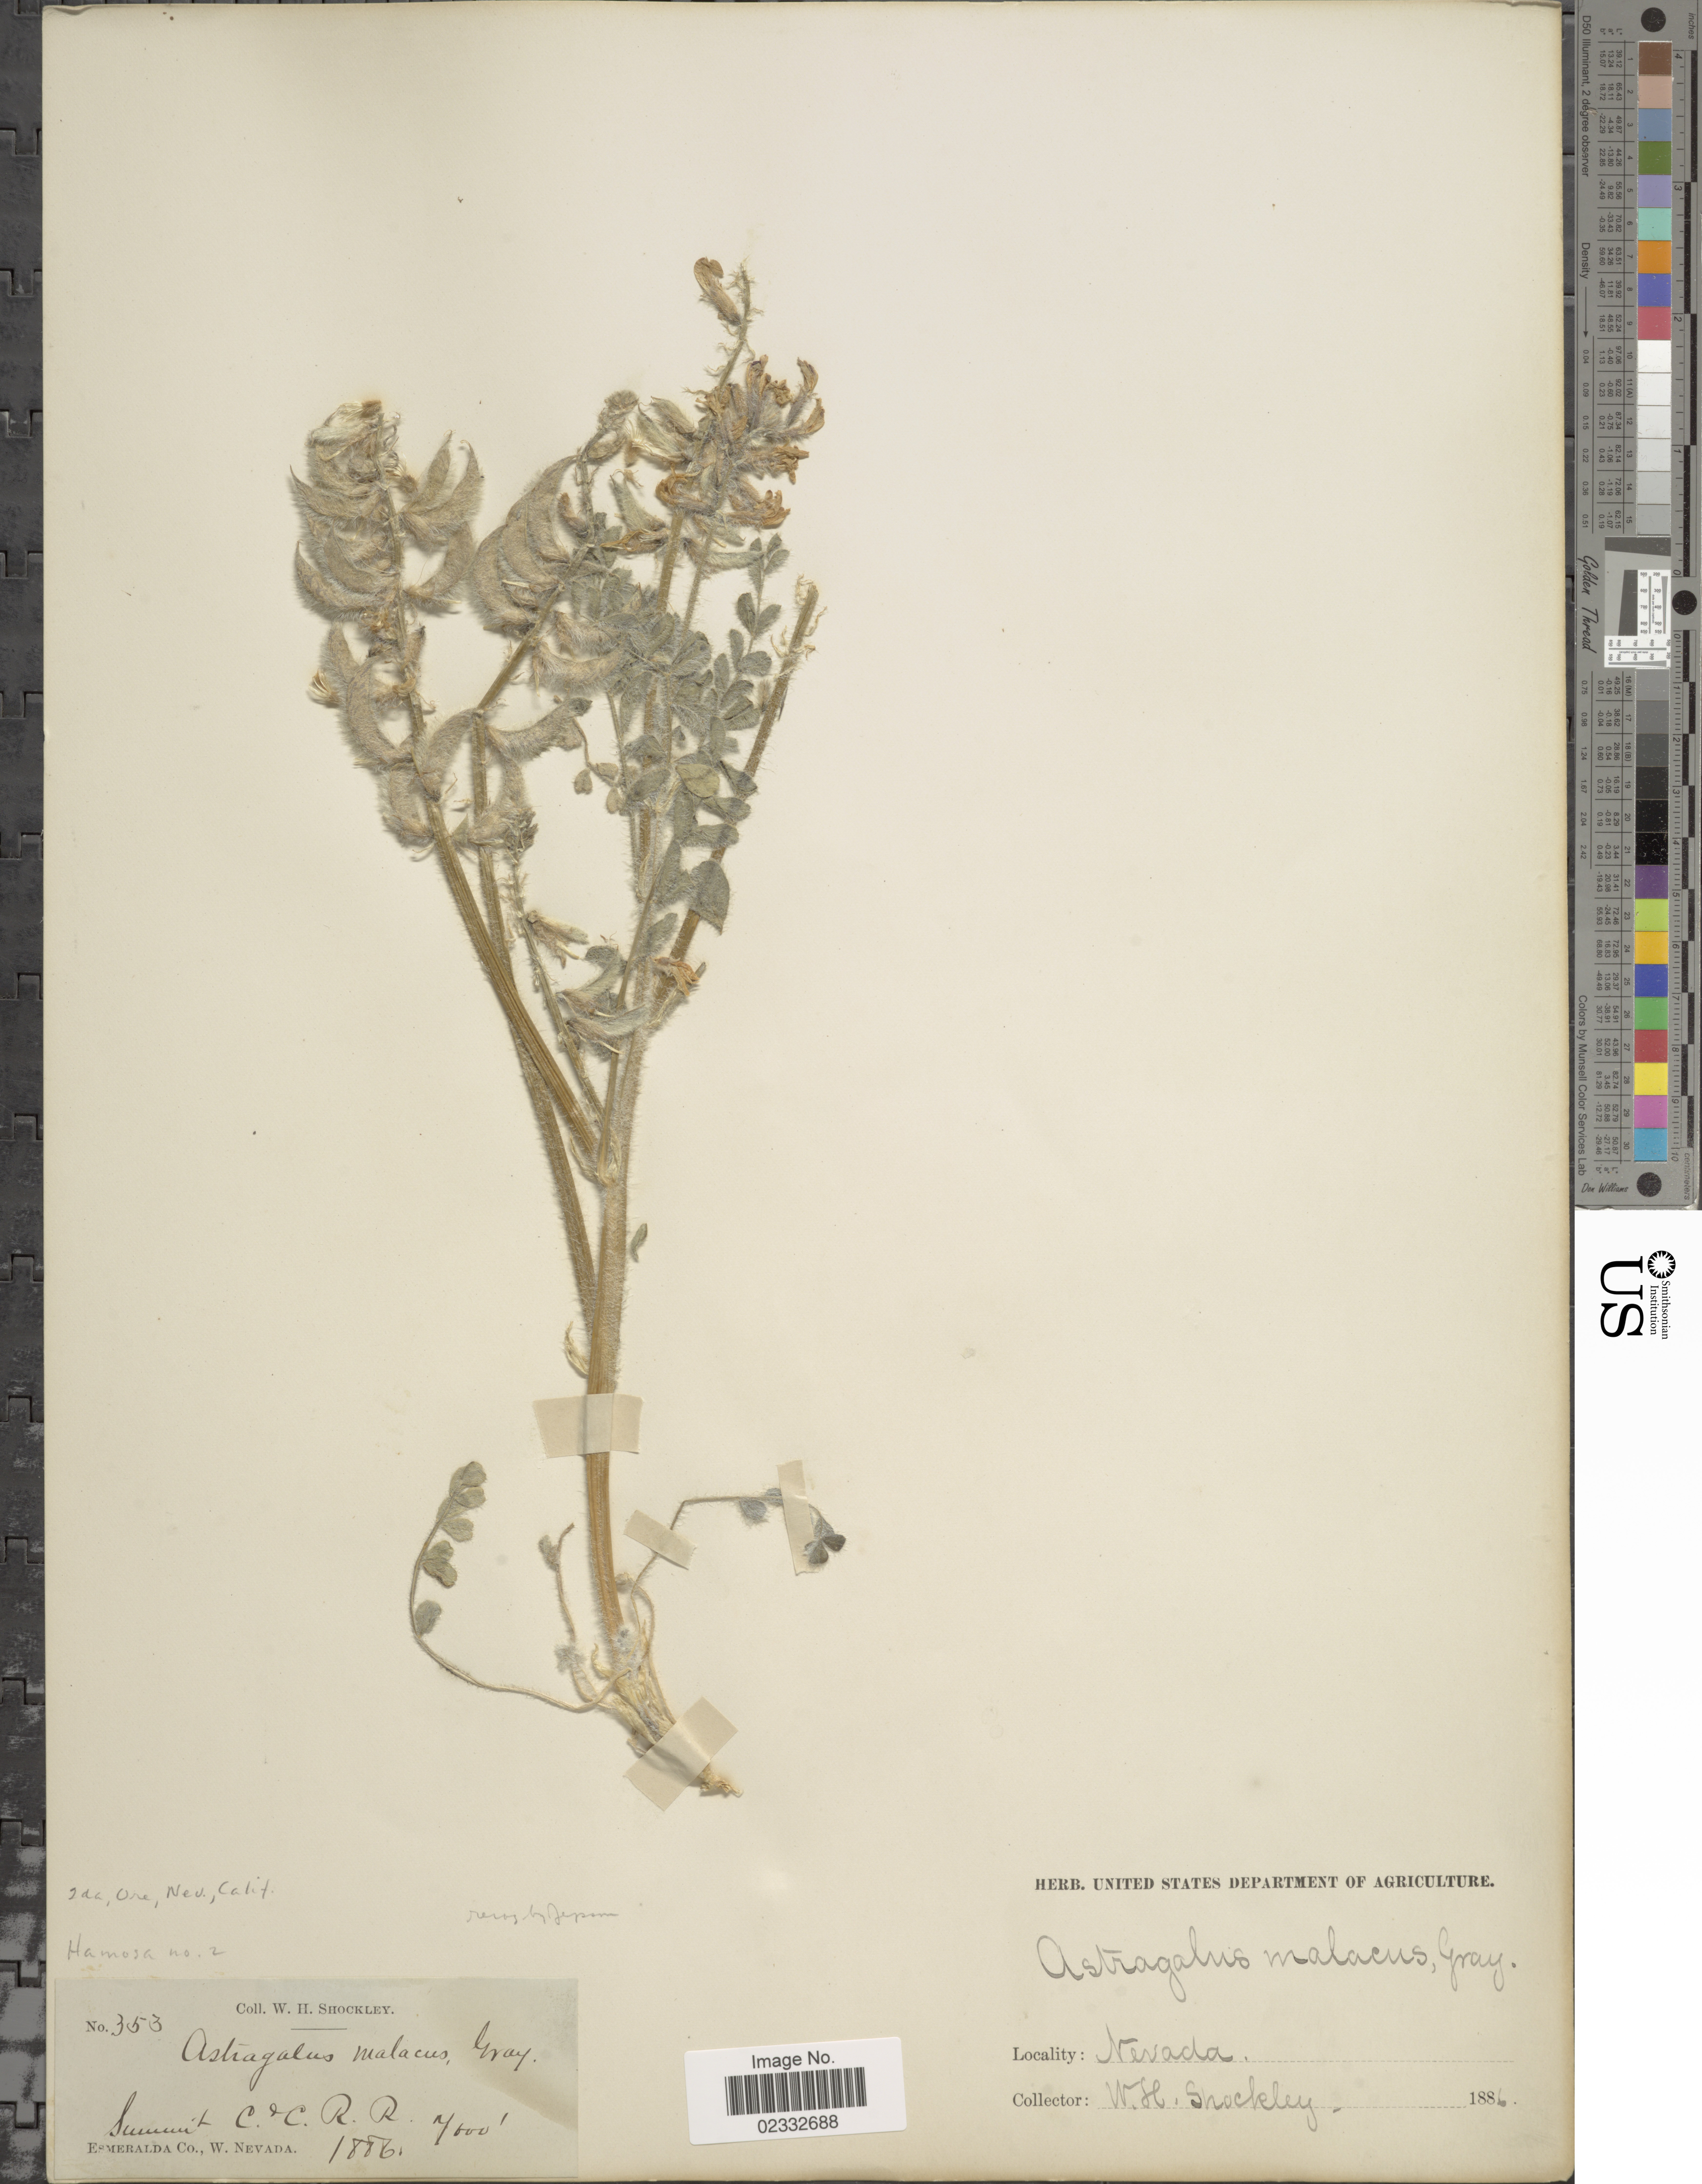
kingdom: Plantae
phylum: Tracheophyta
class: Magnoliopsida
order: Fabales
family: Fabaceae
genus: Astragalus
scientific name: Astragalus malacus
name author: A. Gray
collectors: W. Schockley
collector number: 353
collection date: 1886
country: United States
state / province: Nevada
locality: Summit C.+ C. R.R. [Carson + Colorado Railroad], Esmeralda Co., W. Nevada.